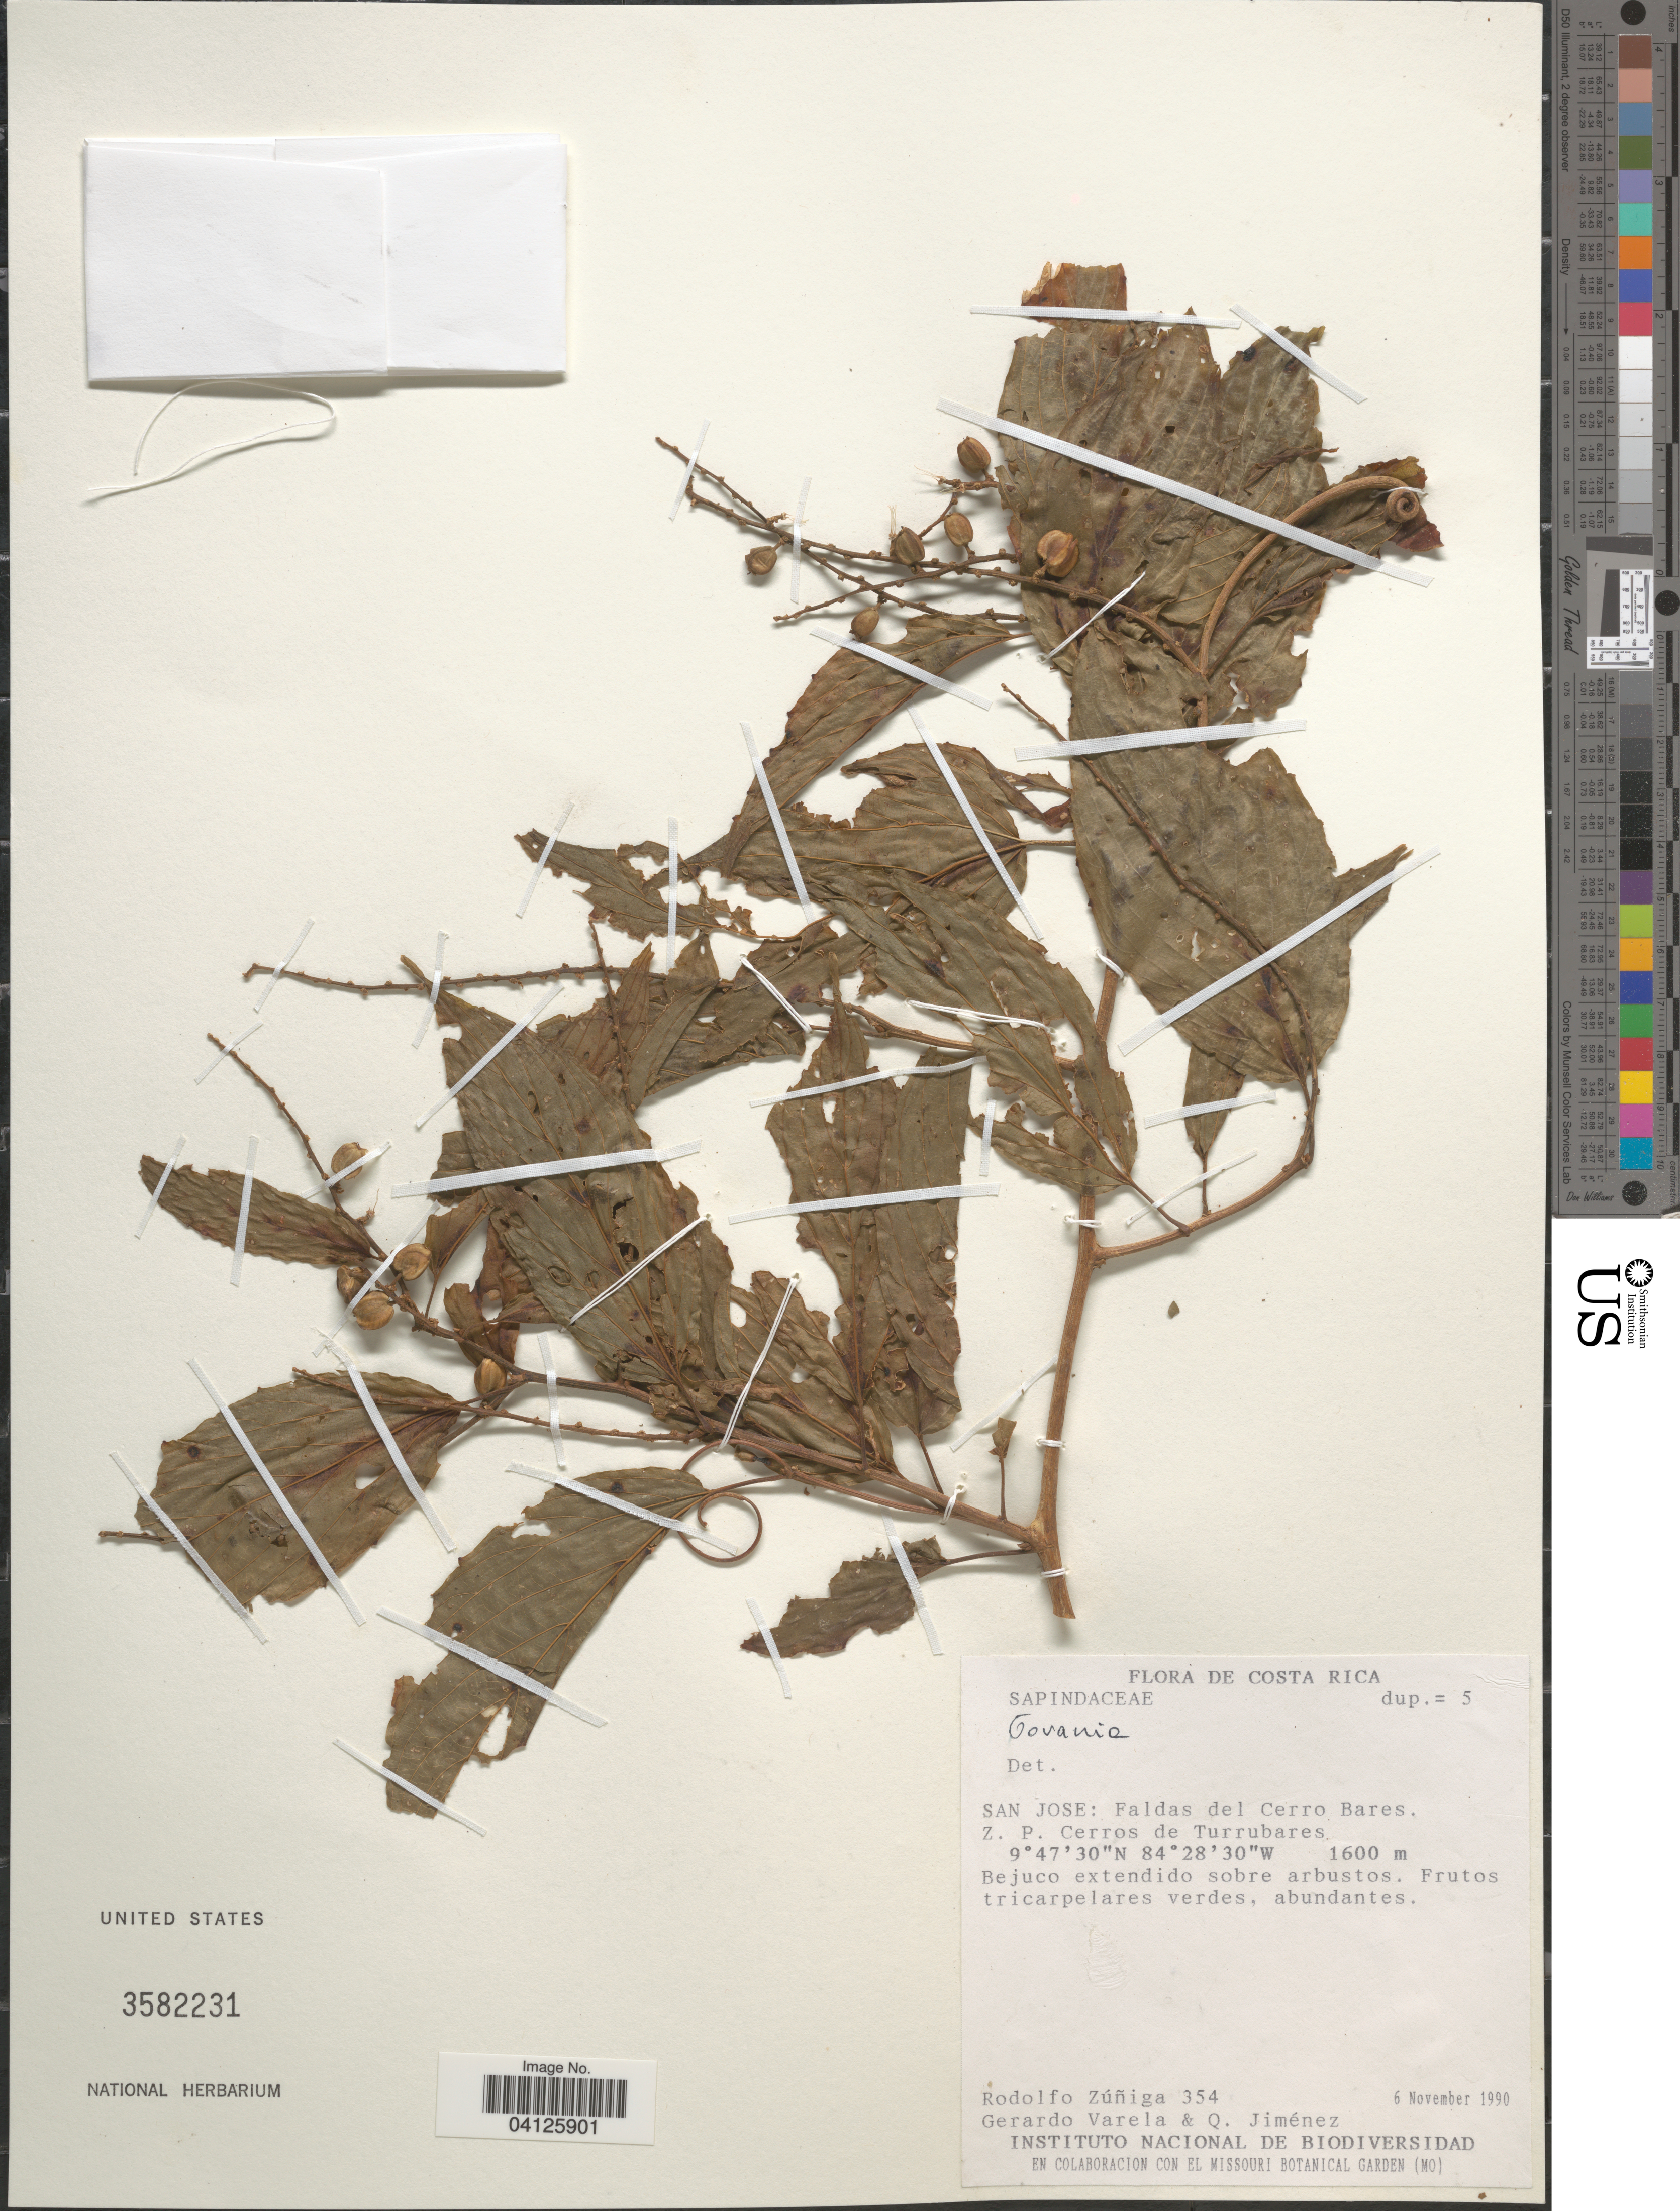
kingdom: Plantae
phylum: Tracheophyta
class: Magnoliopsida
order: Sapindales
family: Sapindaceae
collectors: R. Zúñiga, G. Varela & Q. Jiménez Madrigal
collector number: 354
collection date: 1990-11-06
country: Costa Rica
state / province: San José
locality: Falsdas del Cerro Barres. Z. P. Cerros de Turrubares.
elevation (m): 1600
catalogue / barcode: US 3582231